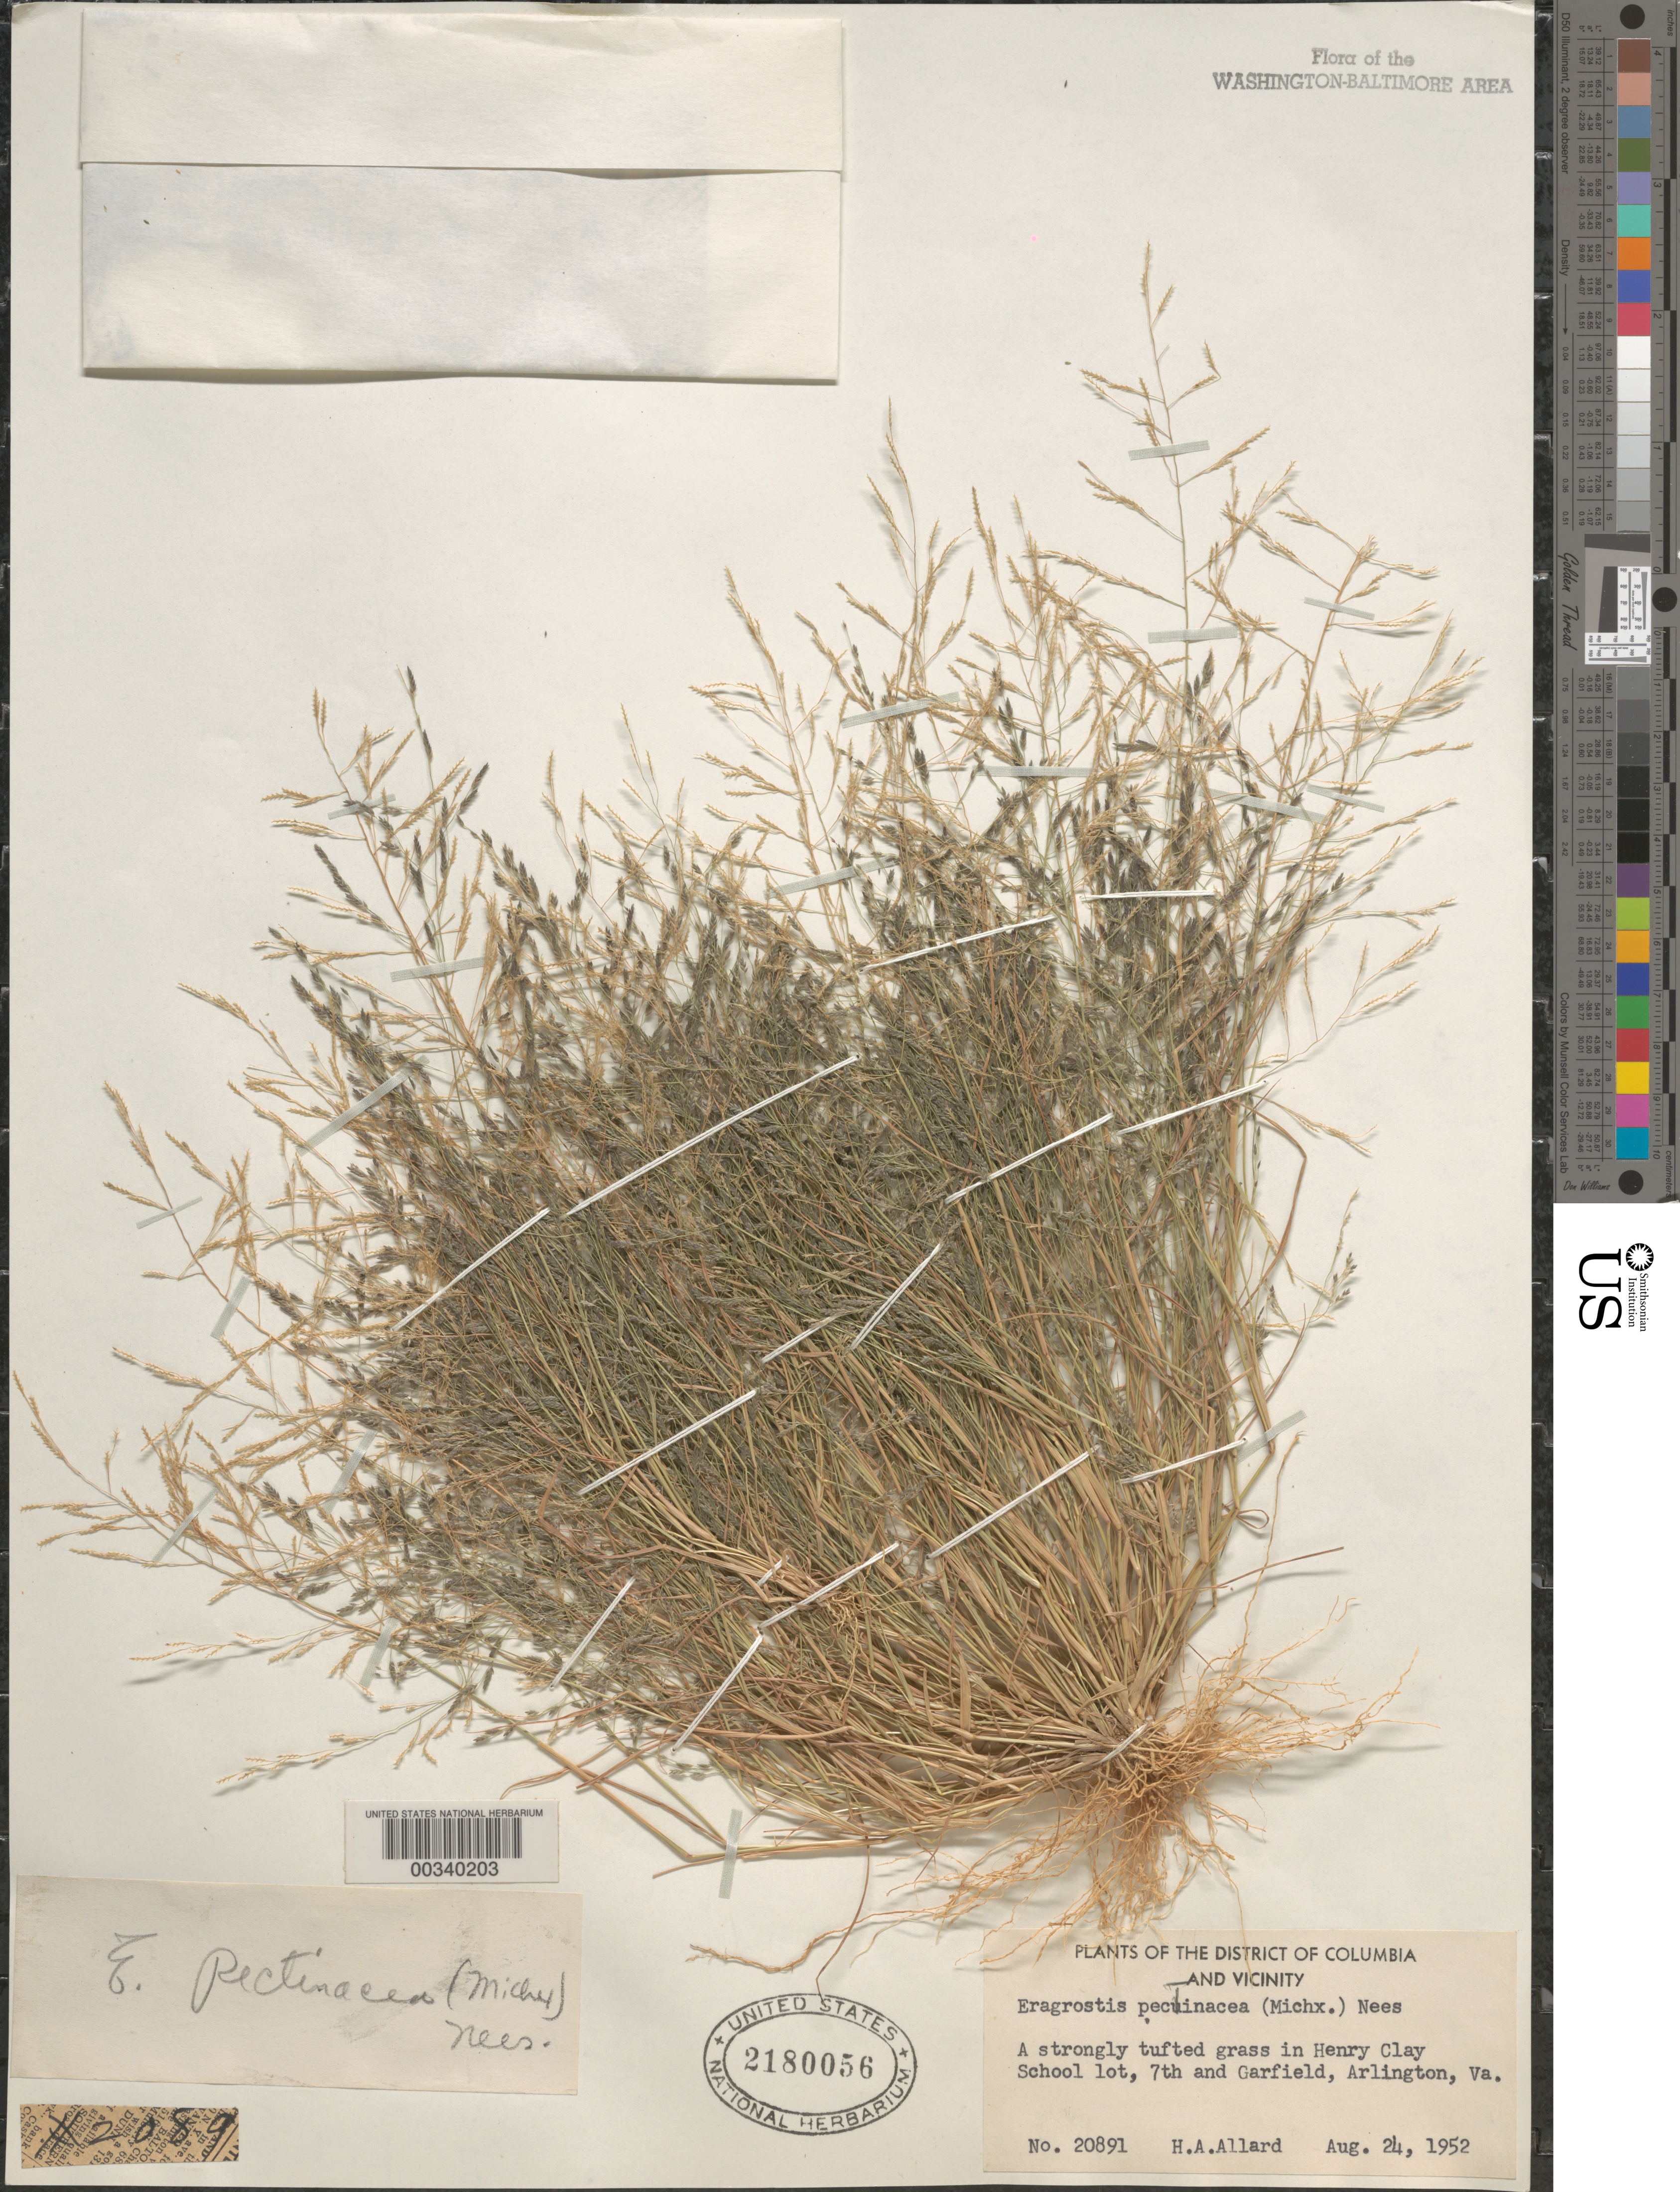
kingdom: Plantae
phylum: Tracheophyta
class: Liliopsida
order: Poales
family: Poaceae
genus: Eragrostis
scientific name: Eragrostis pectinacea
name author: (Michx.) Nees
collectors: H. A. Allard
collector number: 20891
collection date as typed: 24 Aug 1952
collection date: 1952-08-24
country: United States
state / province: Virginia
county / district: Arlington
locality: Henry Clay School, Arlington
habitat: In school lot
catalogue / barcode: US 2180056